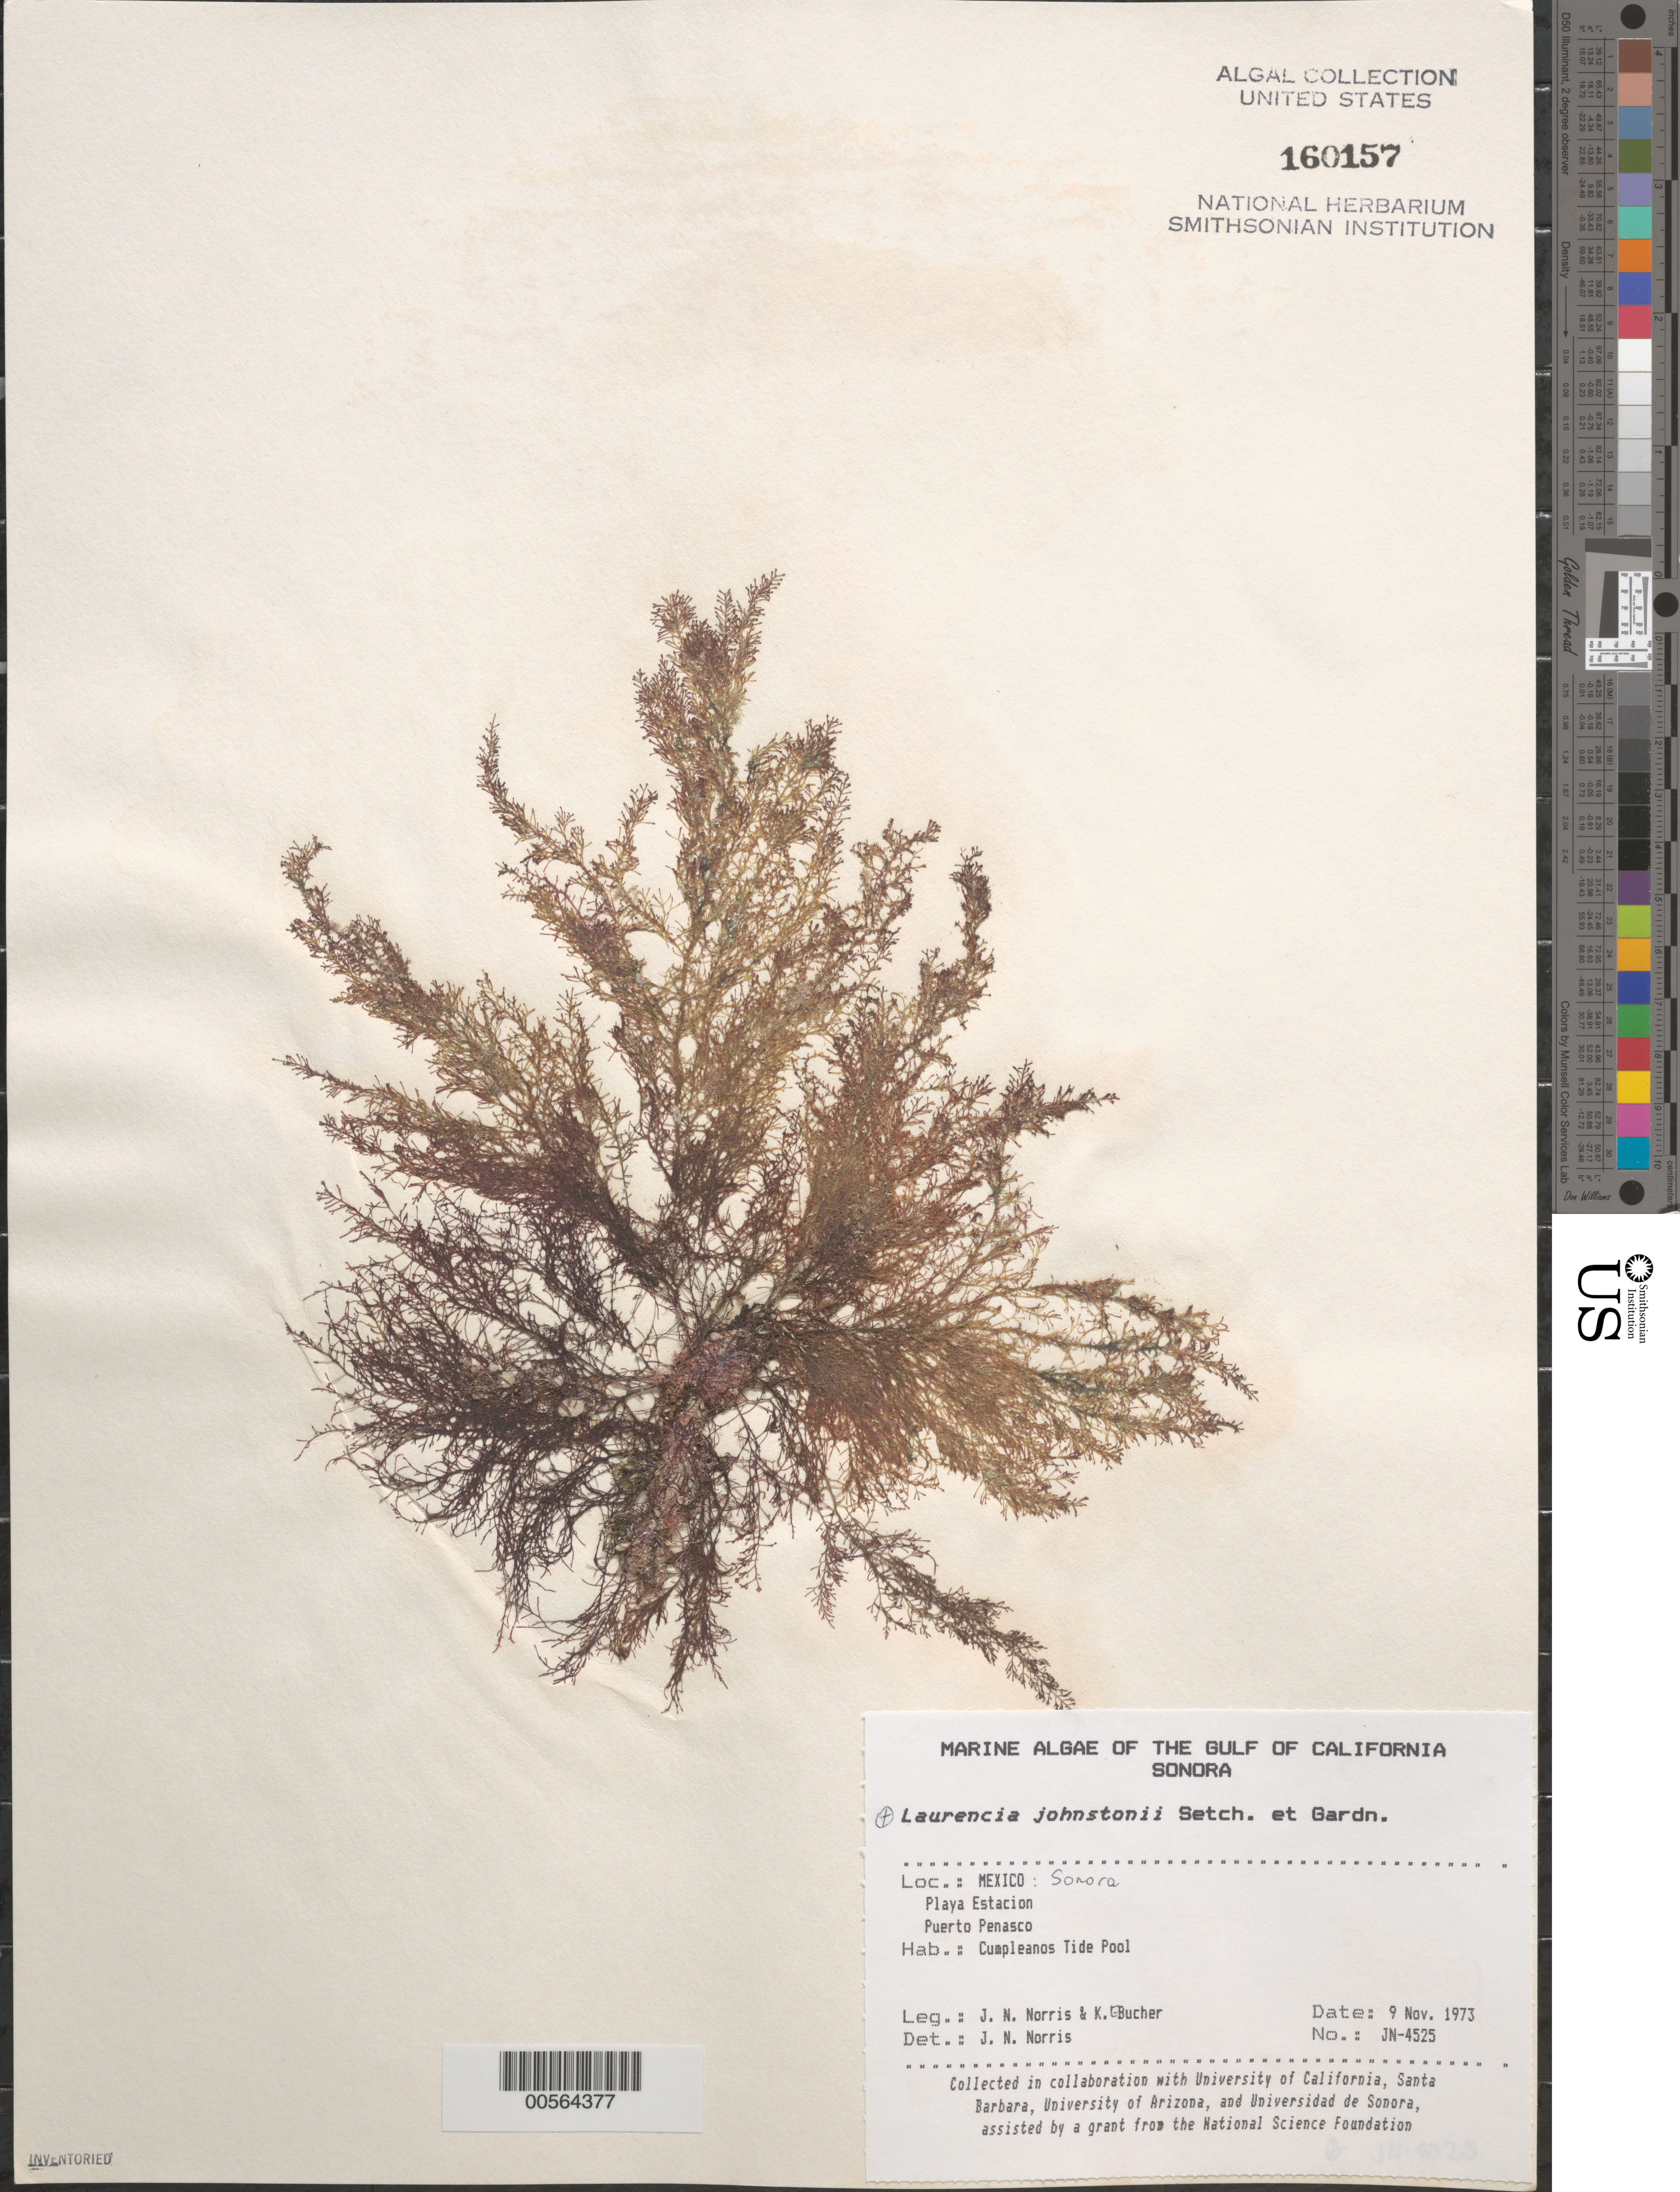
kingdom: Plantae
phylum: Rhodophyta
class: Florideophyceae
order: Ceramiales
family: Rhodomelaceae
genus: Laurencia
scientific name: Laurencia johnstonii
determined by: Norris, James N.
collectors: J. N. Norris & K. E. Bucher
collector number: JN-4525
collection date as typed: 09 Nov 1973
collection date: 1973-11-09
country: Mexico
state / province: Sonora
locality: Playa Estacion, Puerto Penasco, Cumpleanos Tide Pool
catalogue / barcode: US 160157